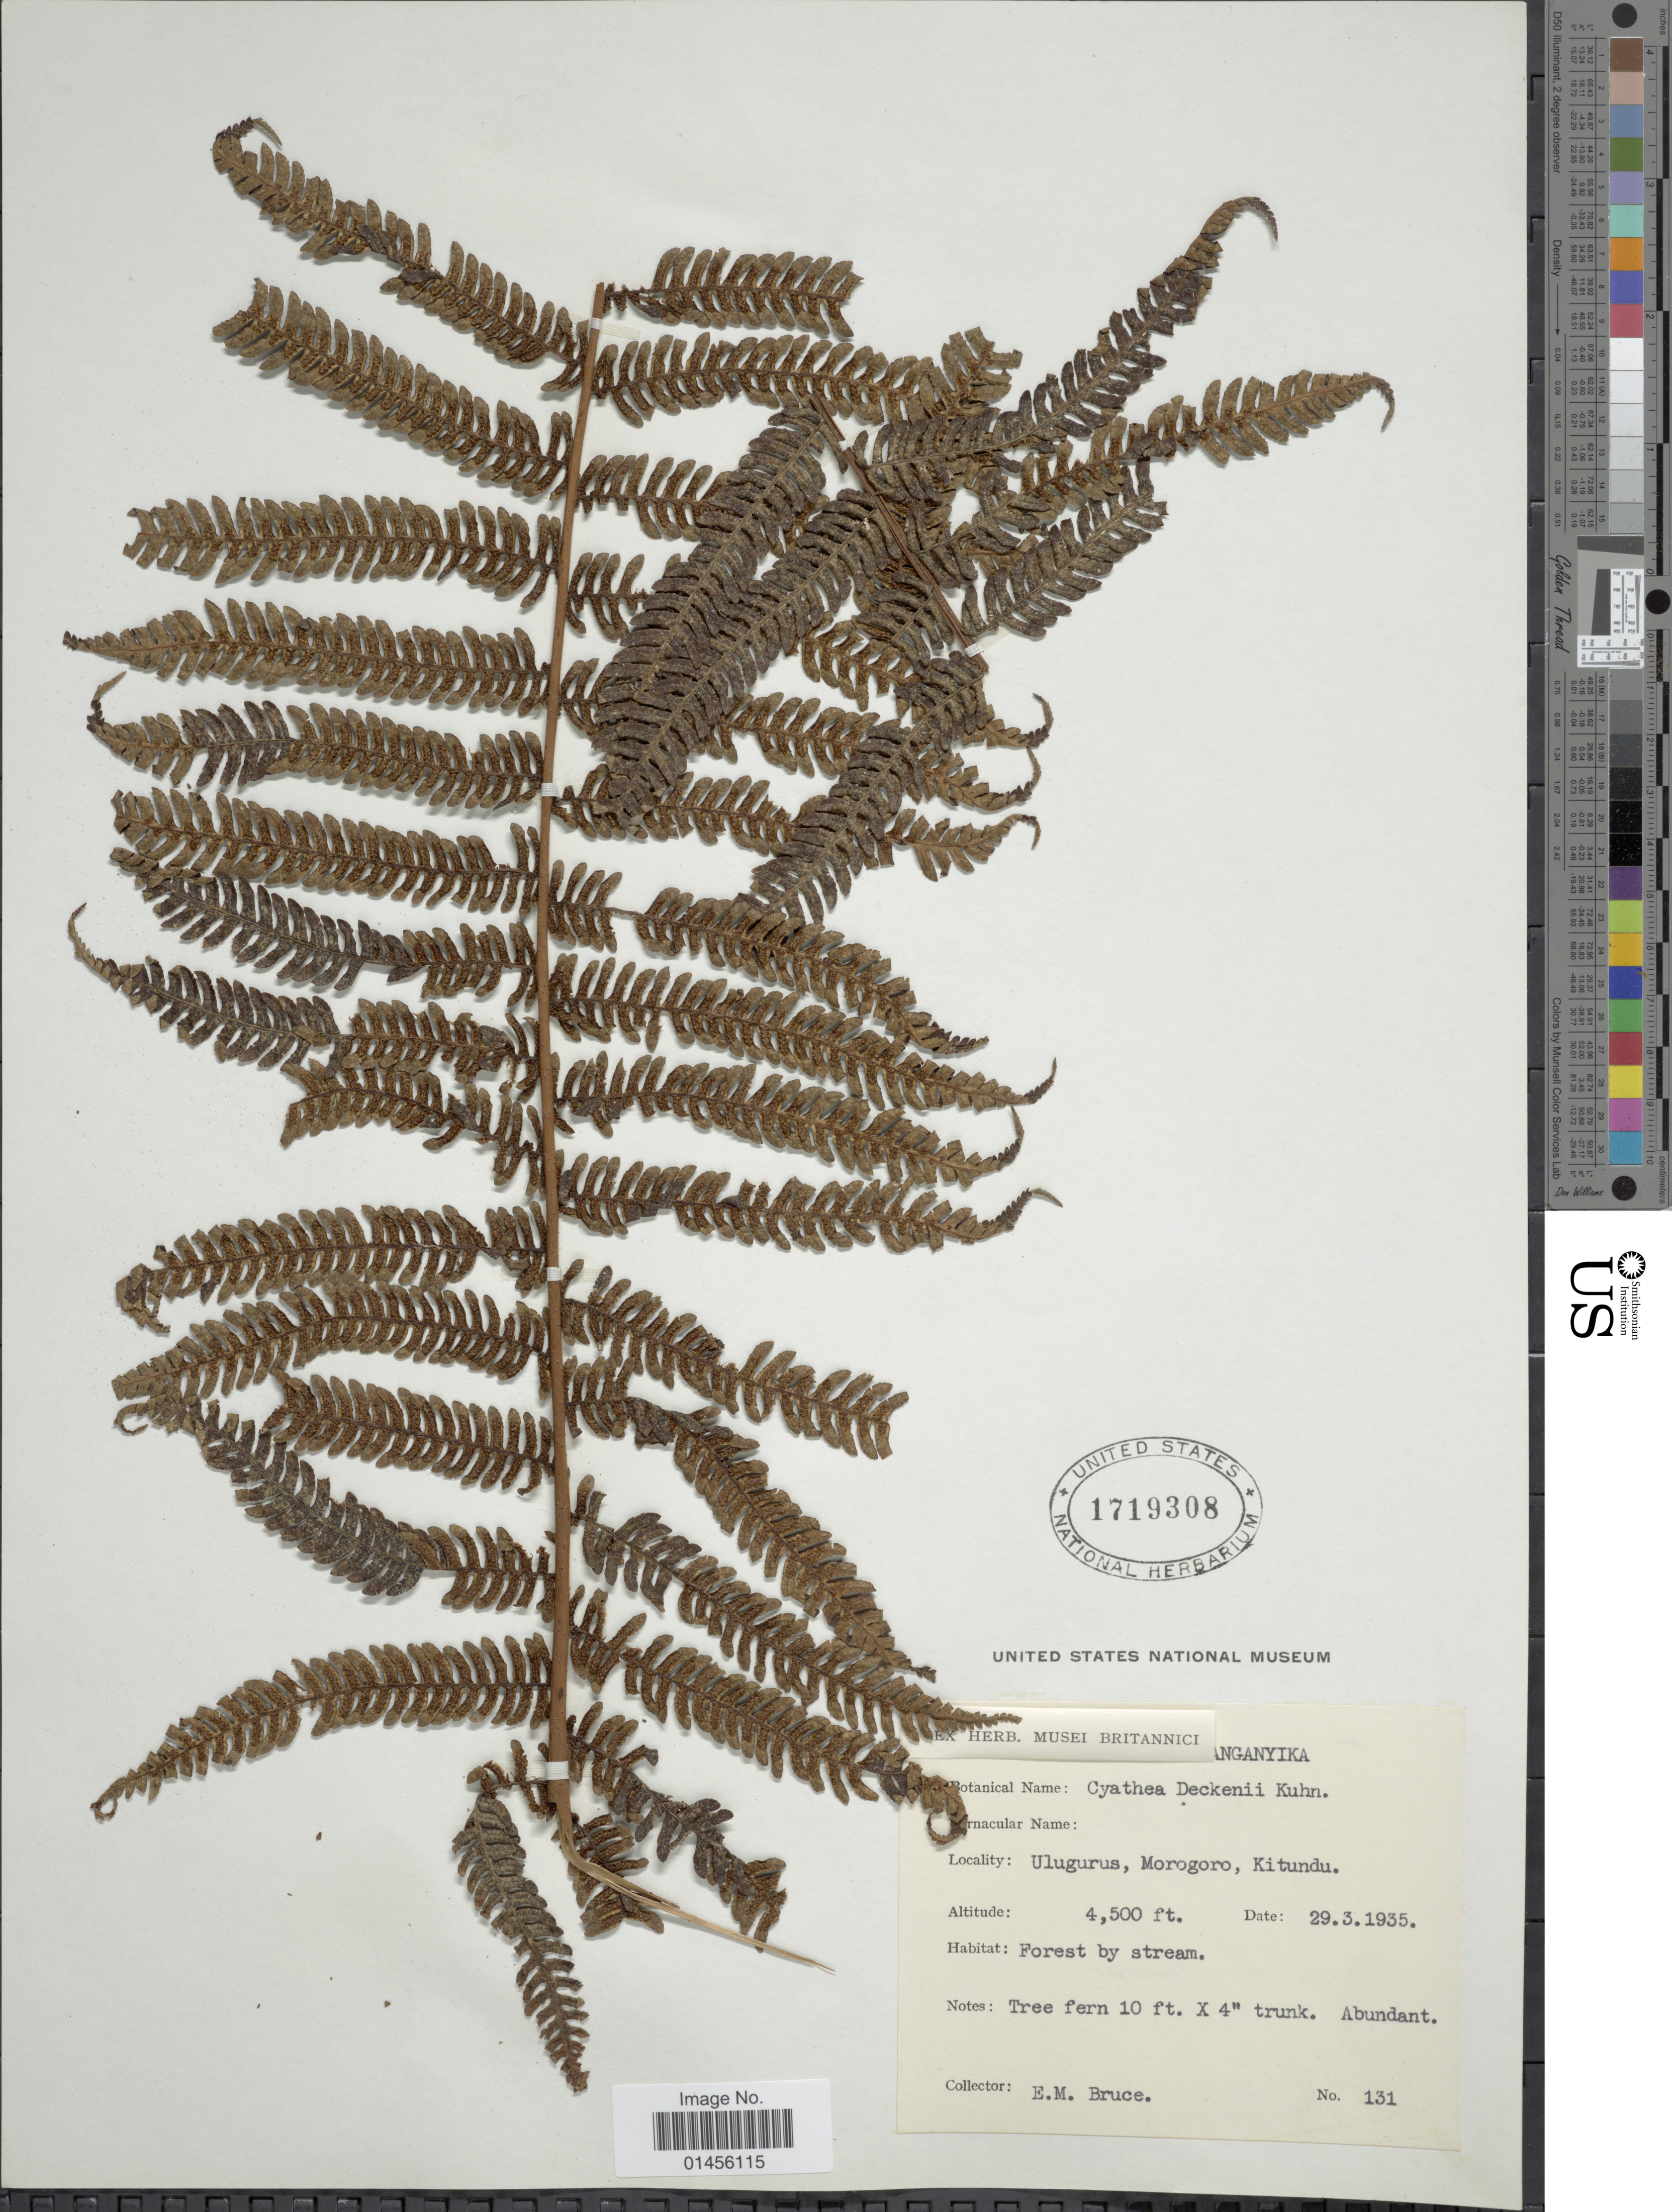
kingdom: Plantae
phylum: Tracheophyta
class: Polypodiopsida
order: Cyatheales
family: Cyatheaceae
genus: Alsophila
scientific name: Alsophila manniana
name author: (Hook.) R.M. Tryon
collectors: E. Bruce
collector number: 131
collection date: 1935-03-29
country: Tanzania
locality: [illegible text]nagyika, Ulugrus, Morogoro, Kitundi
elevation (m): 1372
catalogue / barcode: US 1719308